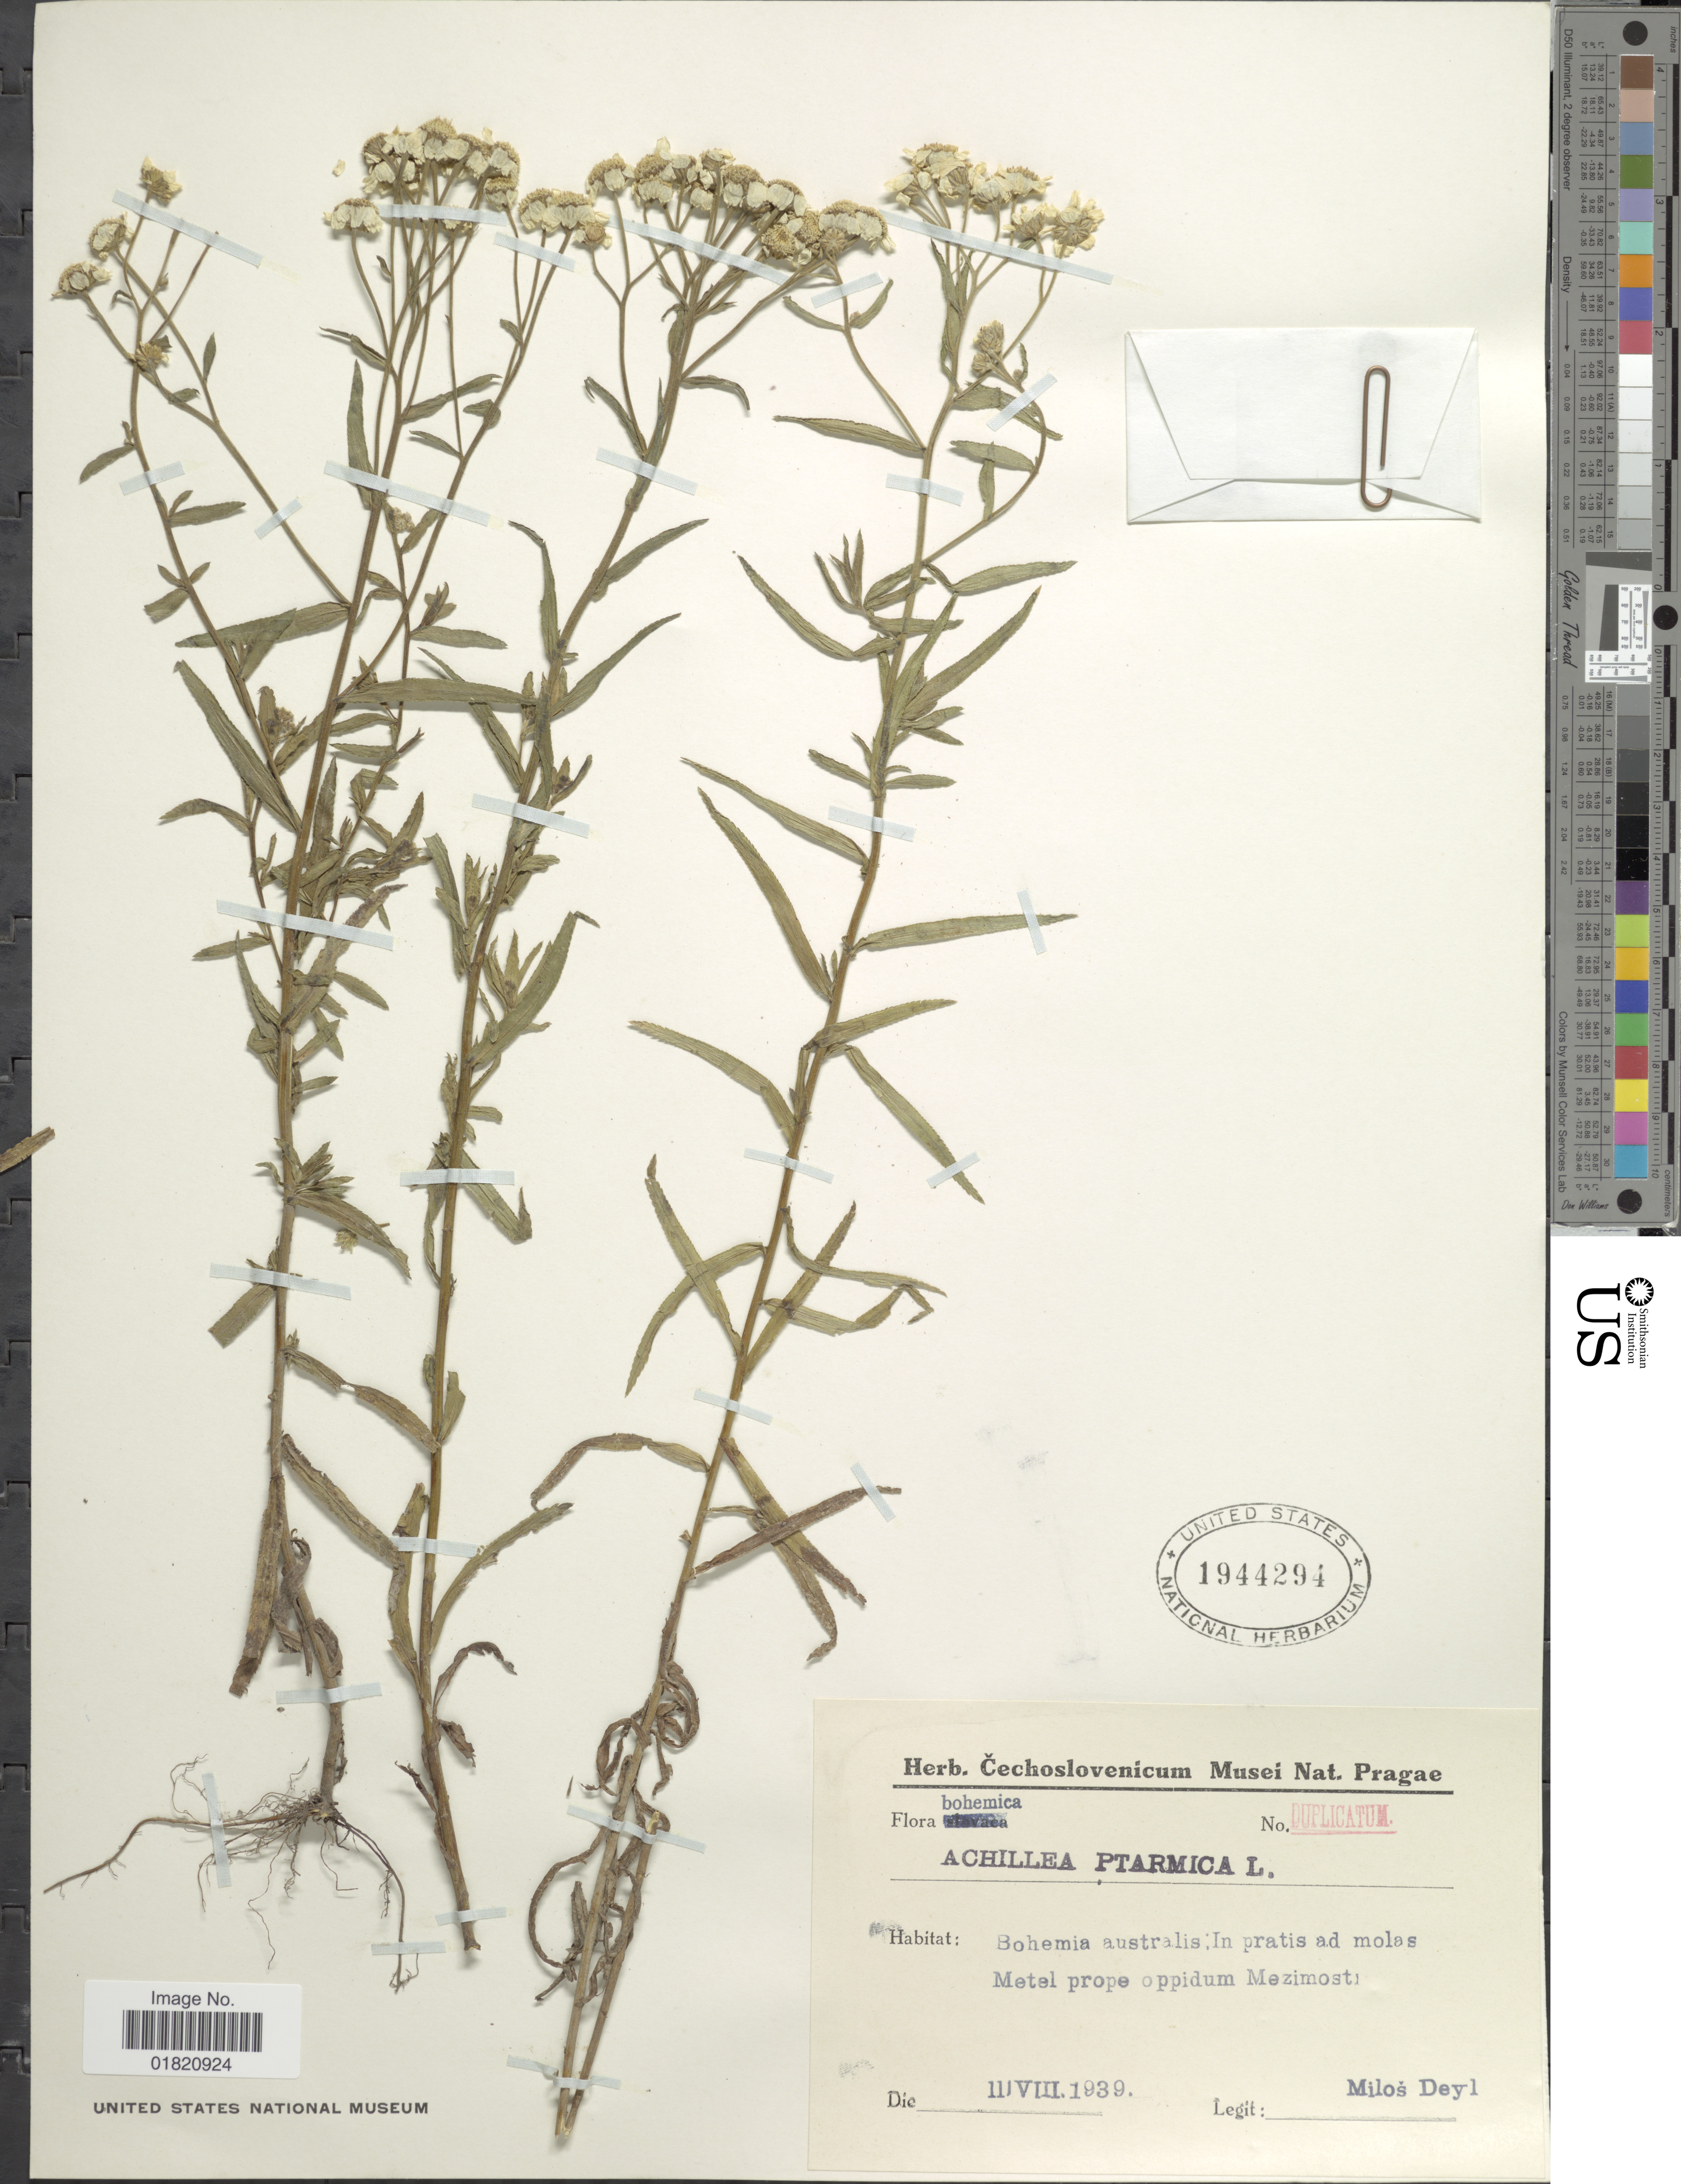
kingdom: Plantae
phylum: Tracheophyta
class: Magnoliopsida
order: Asterales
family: Asteraceae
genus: Achillea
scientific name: Achillea ptarmica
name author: L.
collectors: M. Deyl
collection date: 1939-08-11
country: Czechia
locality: Bohemia australis; In pratis ad molas Metel prope oppidum Mezimost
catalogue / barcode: US 1944294